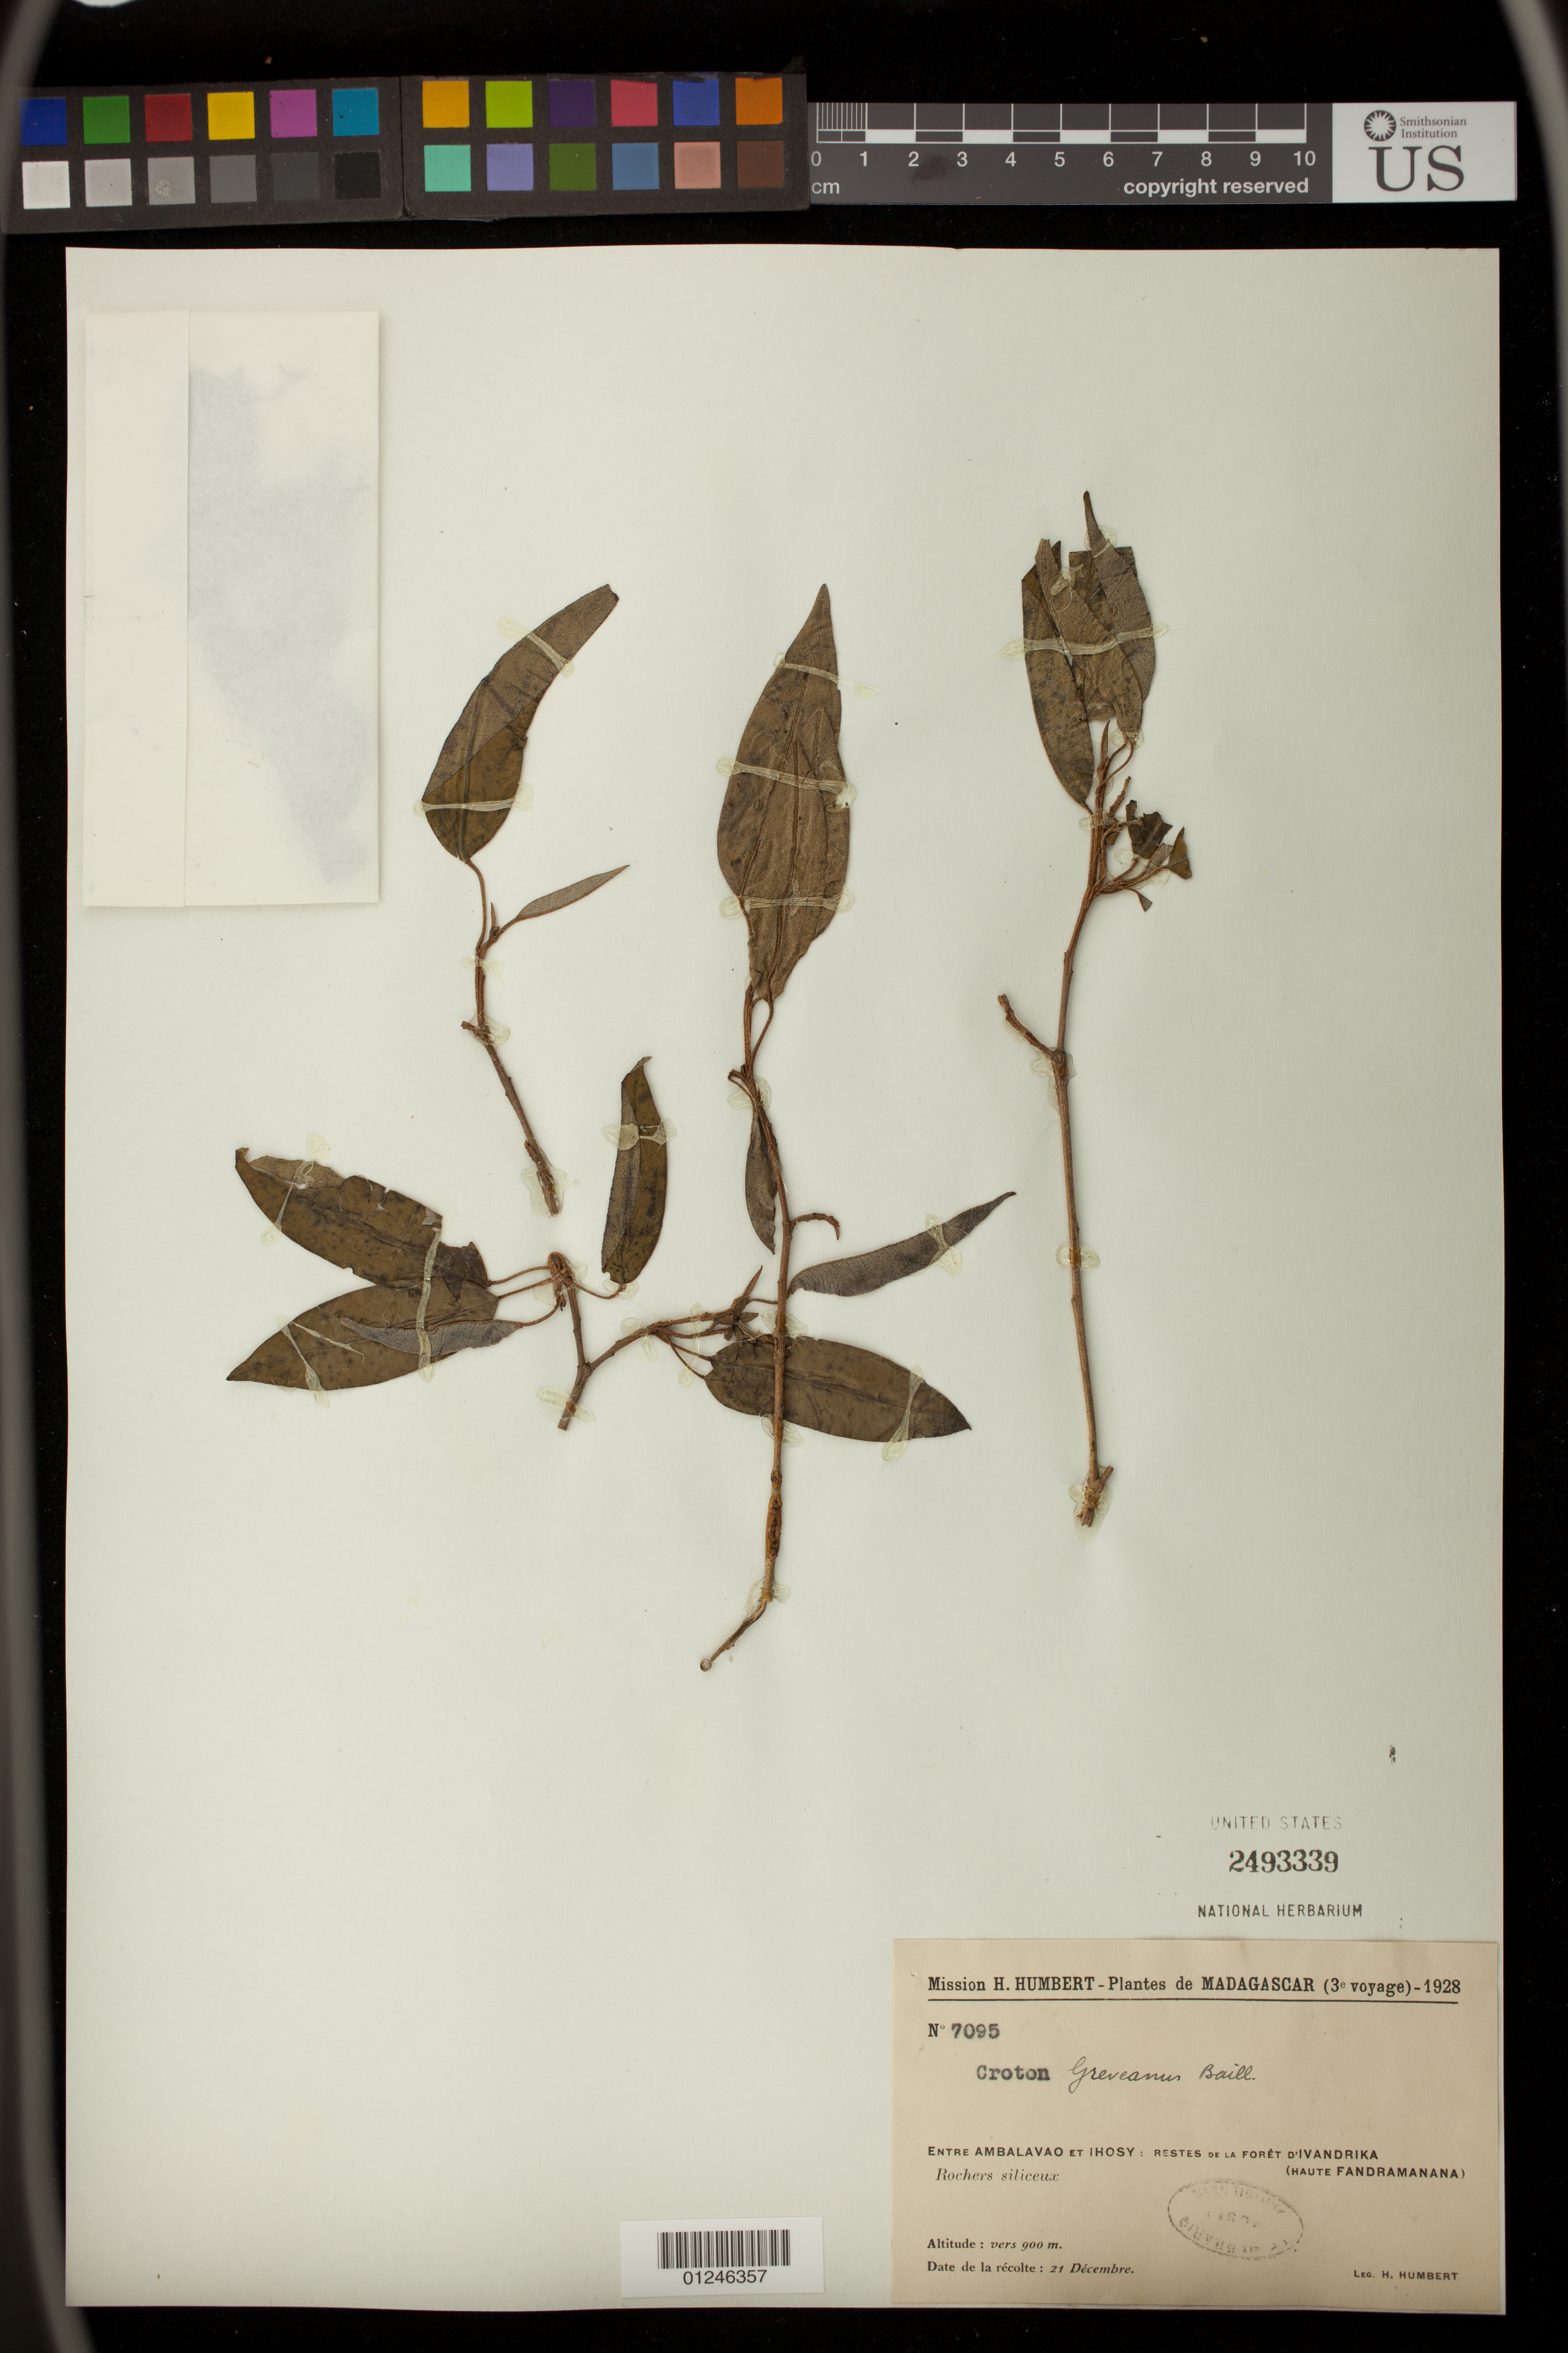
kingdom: Plantae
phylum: Tracheophyta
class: Magnoliopsida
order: Malpighiales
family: Euphorbiaceae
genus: Croton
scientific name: Croton greveanus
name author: Baill.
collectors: H. Humbert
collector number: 7095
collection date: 1928-12-21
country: Madagascar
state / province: Ihorombe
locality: Entre Ambalavao et Ihosy: Restes de la Foret d'Ivandrika (Haute Fandramanana)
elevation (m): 900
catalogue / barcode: US 2493339